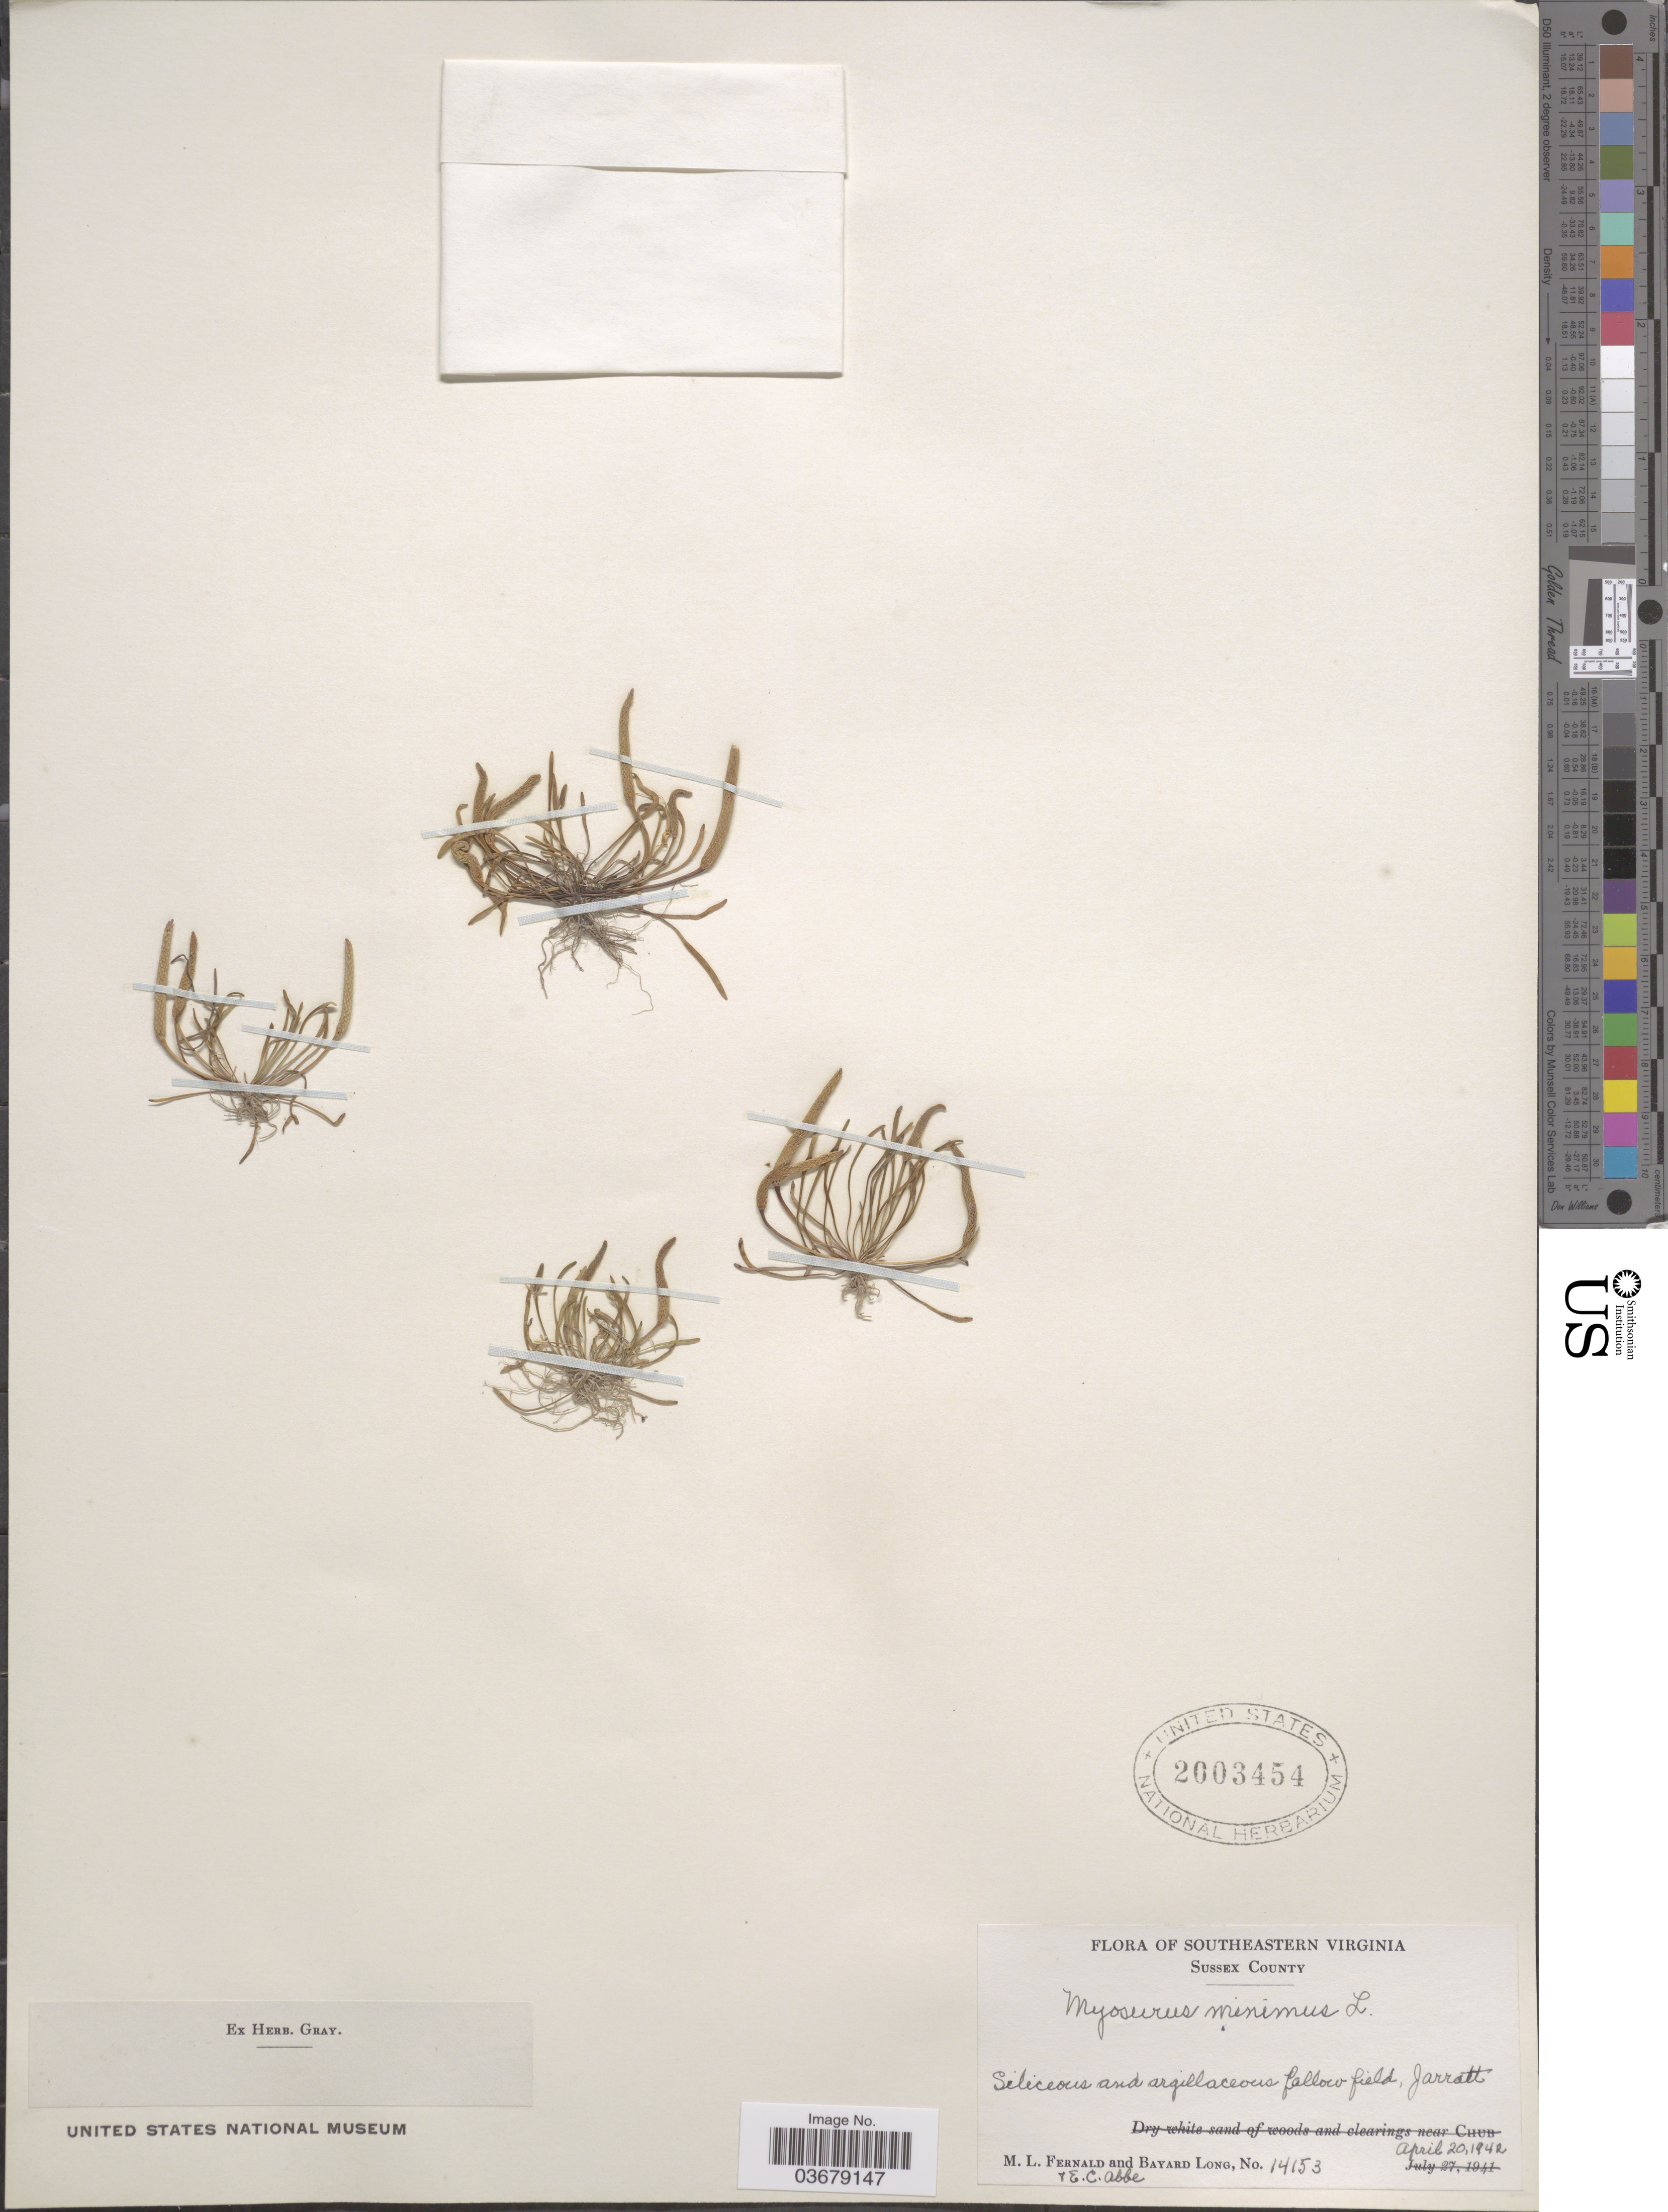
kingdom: Plantae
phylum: Tracheophyta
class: Magnoliopsida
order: Ranunculales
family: Ranunculaceae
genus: Myosurus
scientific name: Myosurus minimus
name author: L.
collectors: M. L. Fernald, B. Long & E. C. Abbe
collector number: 14153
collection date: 1942-04-20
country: United States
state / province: Virginia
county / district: Sussex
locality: Southeastern Virginia. Sussex County. Jarratt.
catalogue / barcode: US 2003454